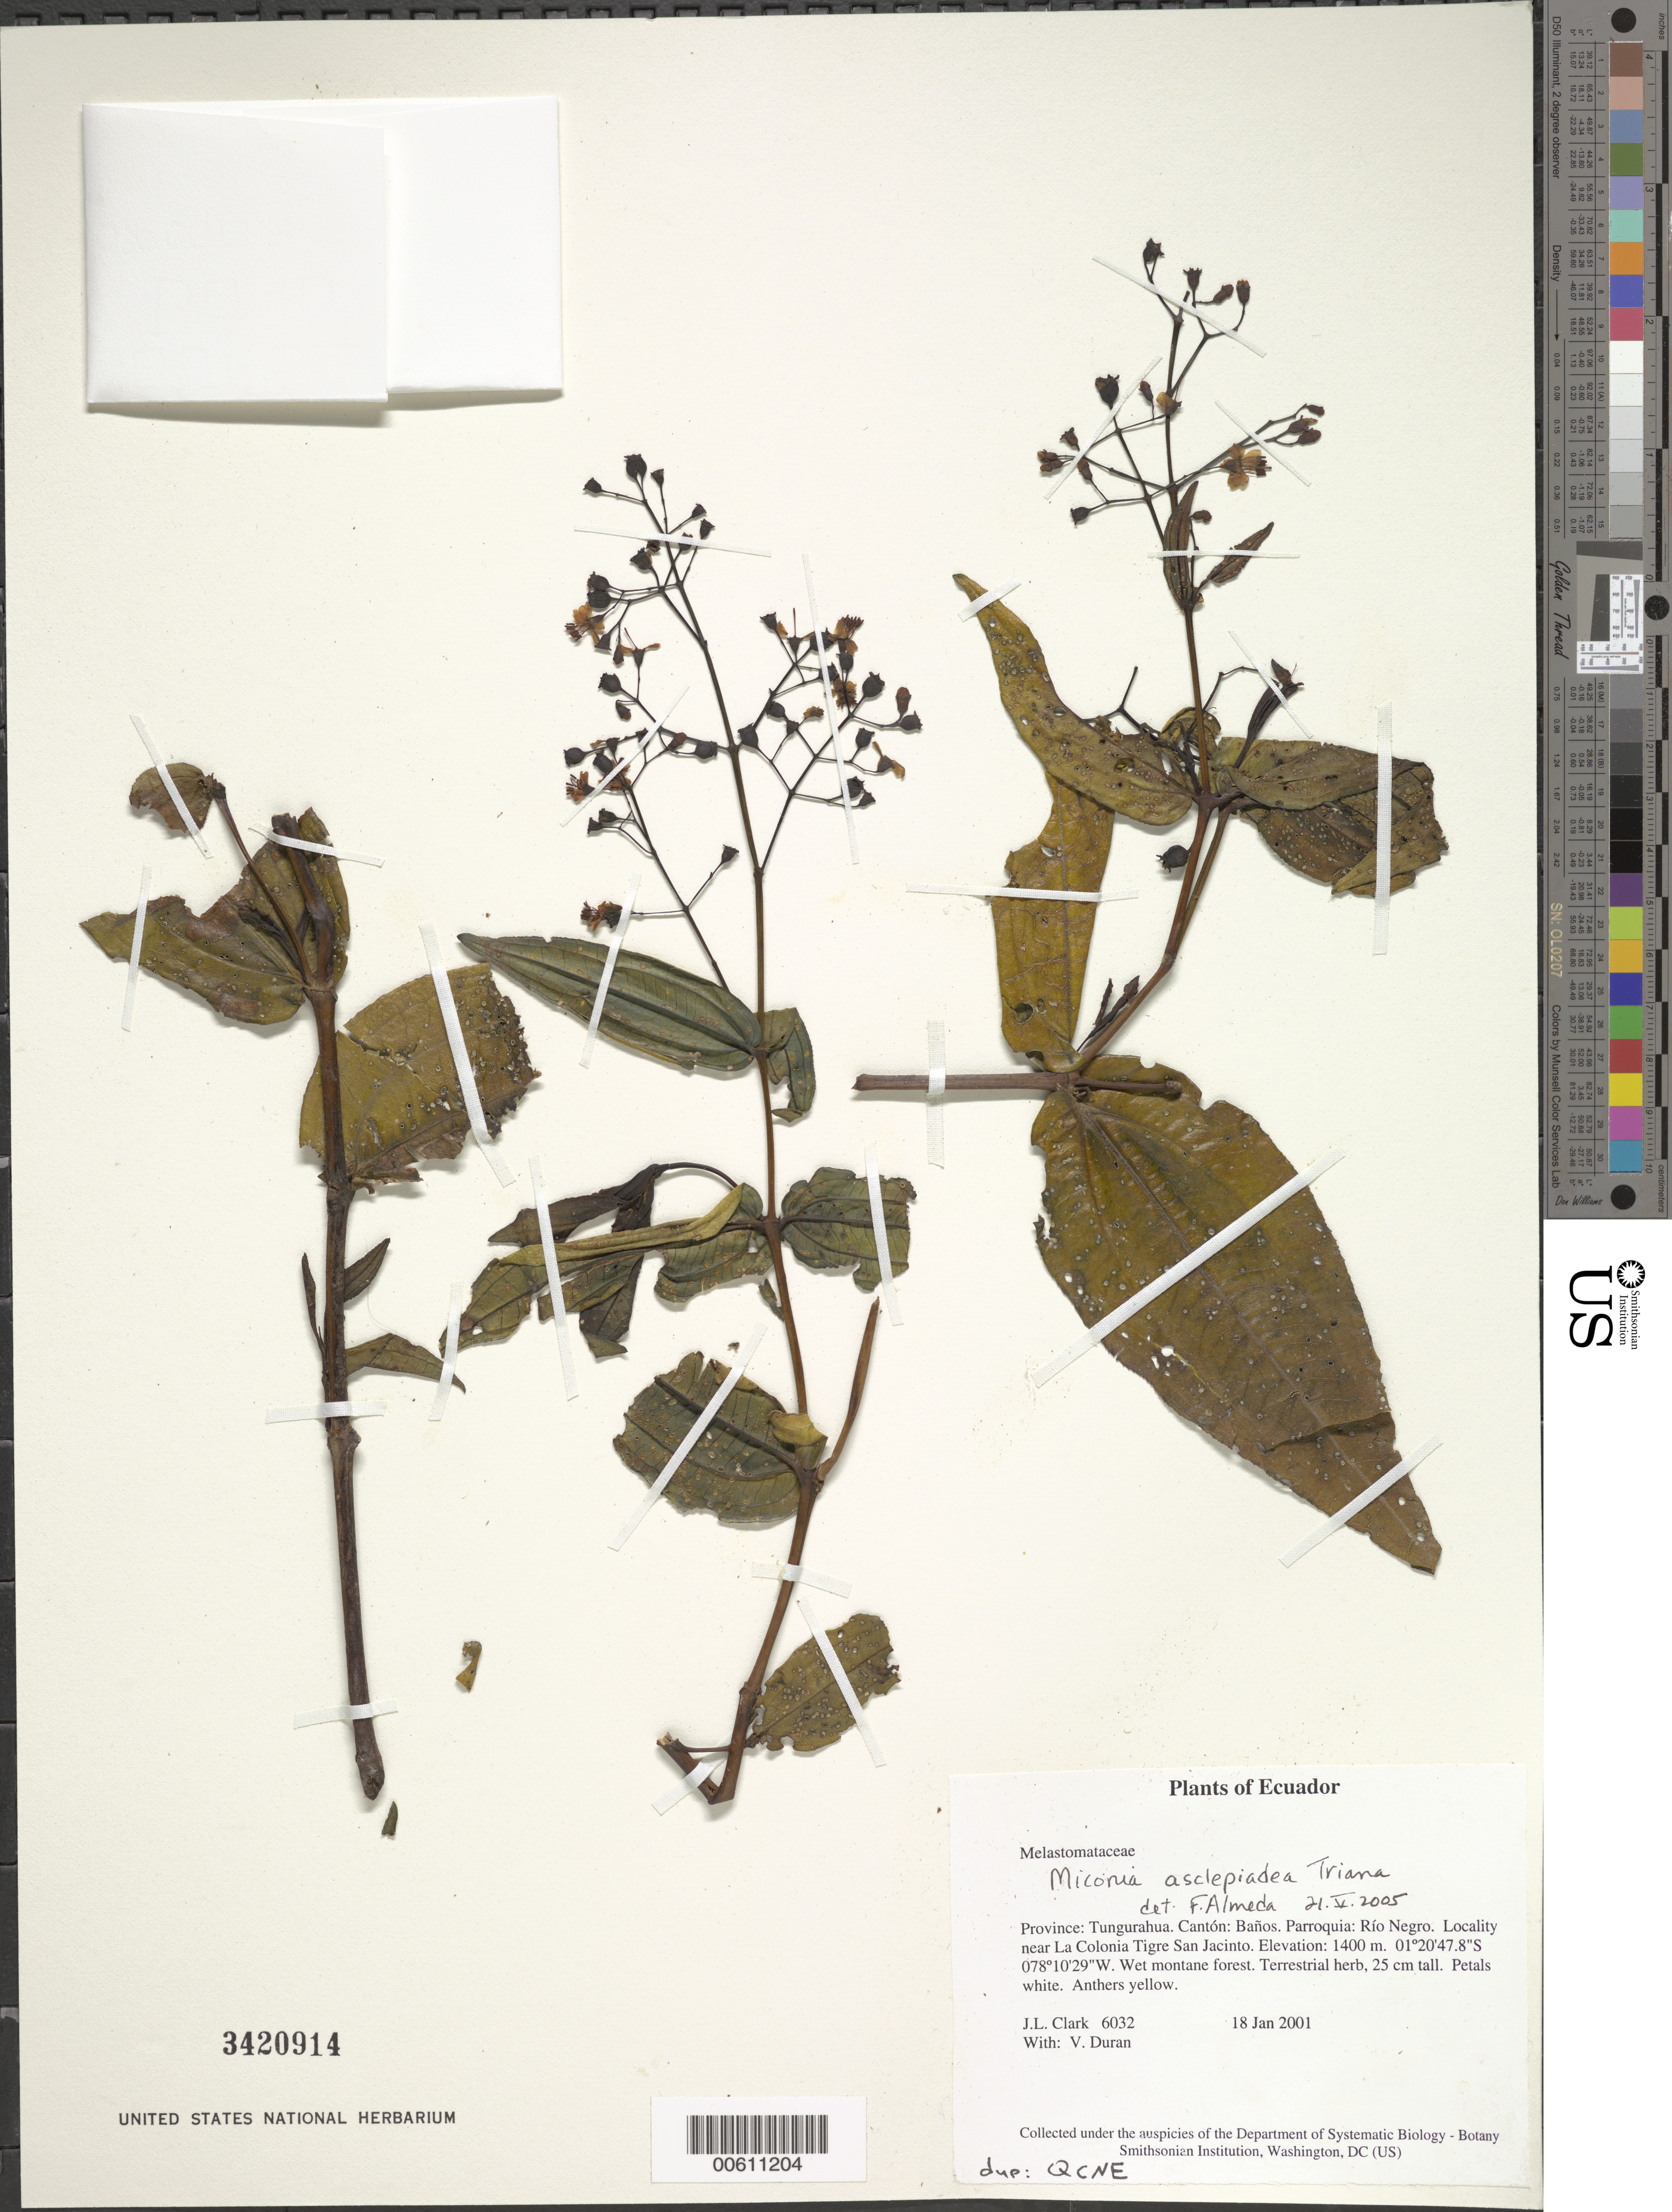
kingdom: Plantae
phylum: Tracheophyta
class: Magnoliopsida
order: Myrtales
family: Melastomataceae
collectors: J. L. Clark & V. Duran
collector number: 6032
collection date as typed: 18 Jan 2001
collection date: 2001-01-18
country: Ecuador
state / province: Tungurahua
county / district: Baños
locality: Parroquia: Río Negro. LoCality near La Colonia Tigre San Jacinto.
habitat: Wet montane forest.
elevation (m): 1400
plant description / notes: QCNE, US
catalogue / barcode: US 3420914